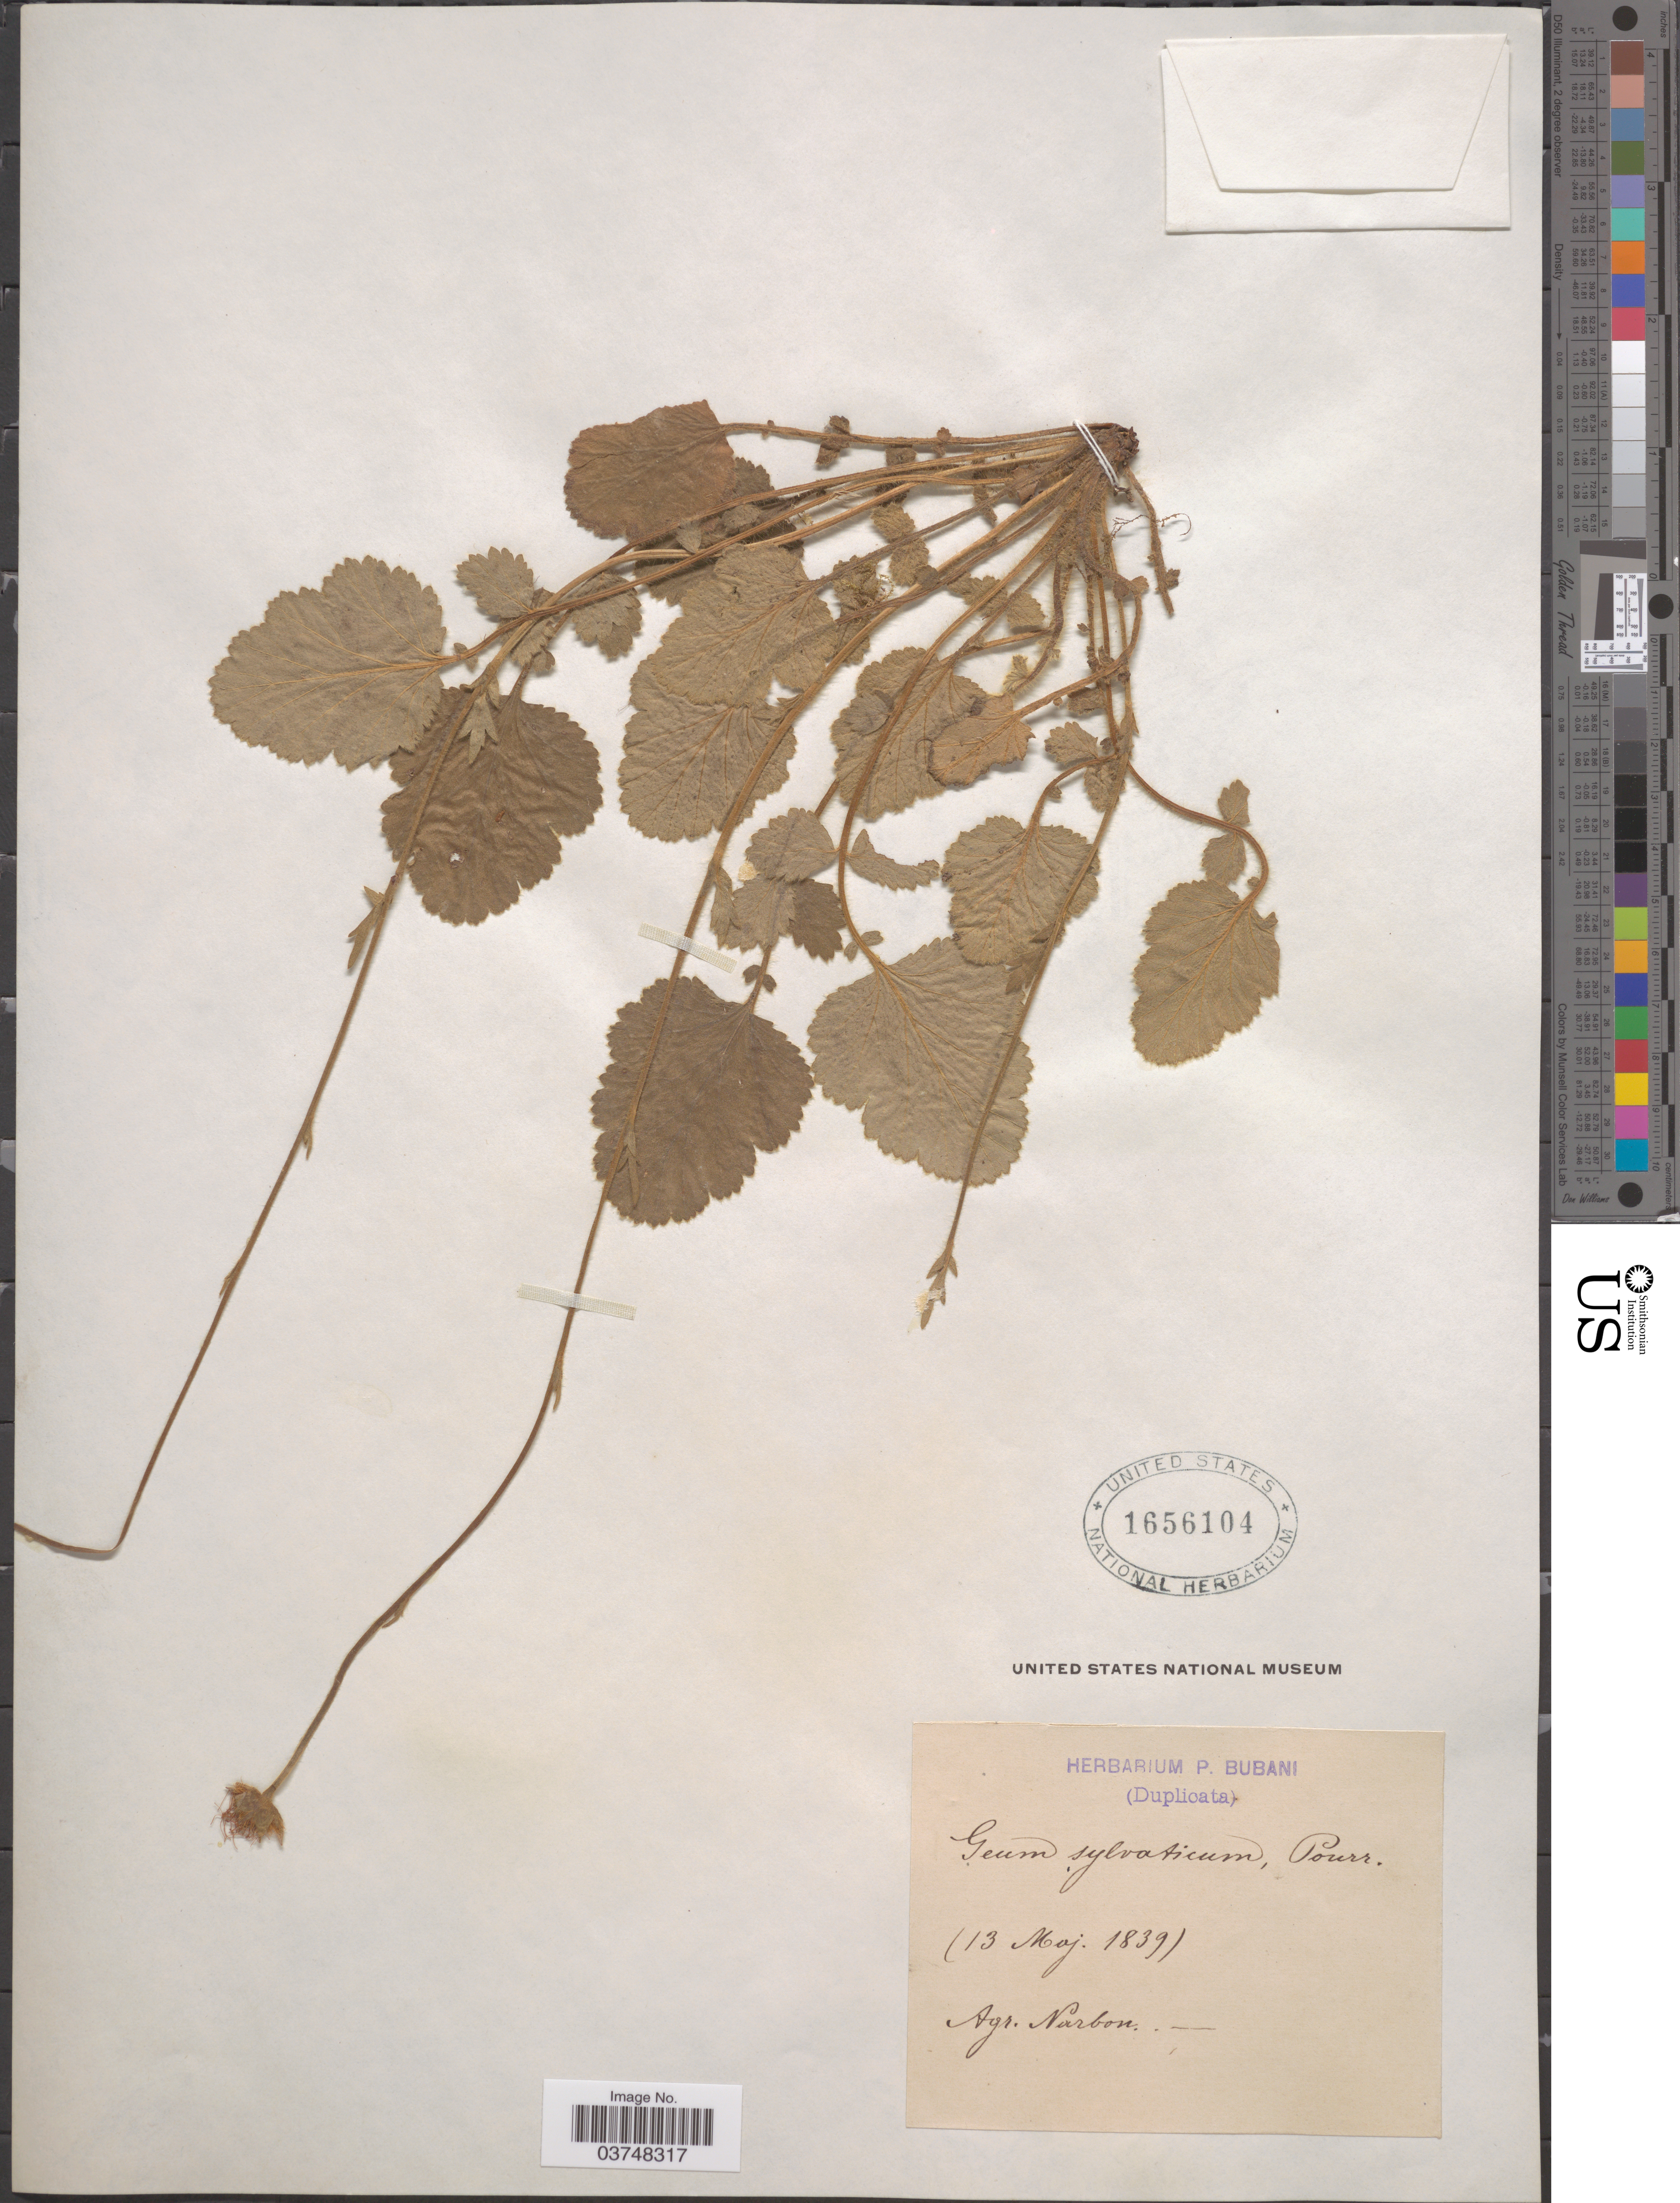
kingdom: Plantae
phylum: Tracheophyta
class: Magnoliopsida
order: Rosales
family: Rosaceae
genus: Geum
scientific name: Geum sylvaticum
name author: Pourr.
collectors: ex herb. P. Bubani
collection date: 1839-05-13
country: Spain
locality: Agr. Narbon.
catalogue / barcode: US 1656104